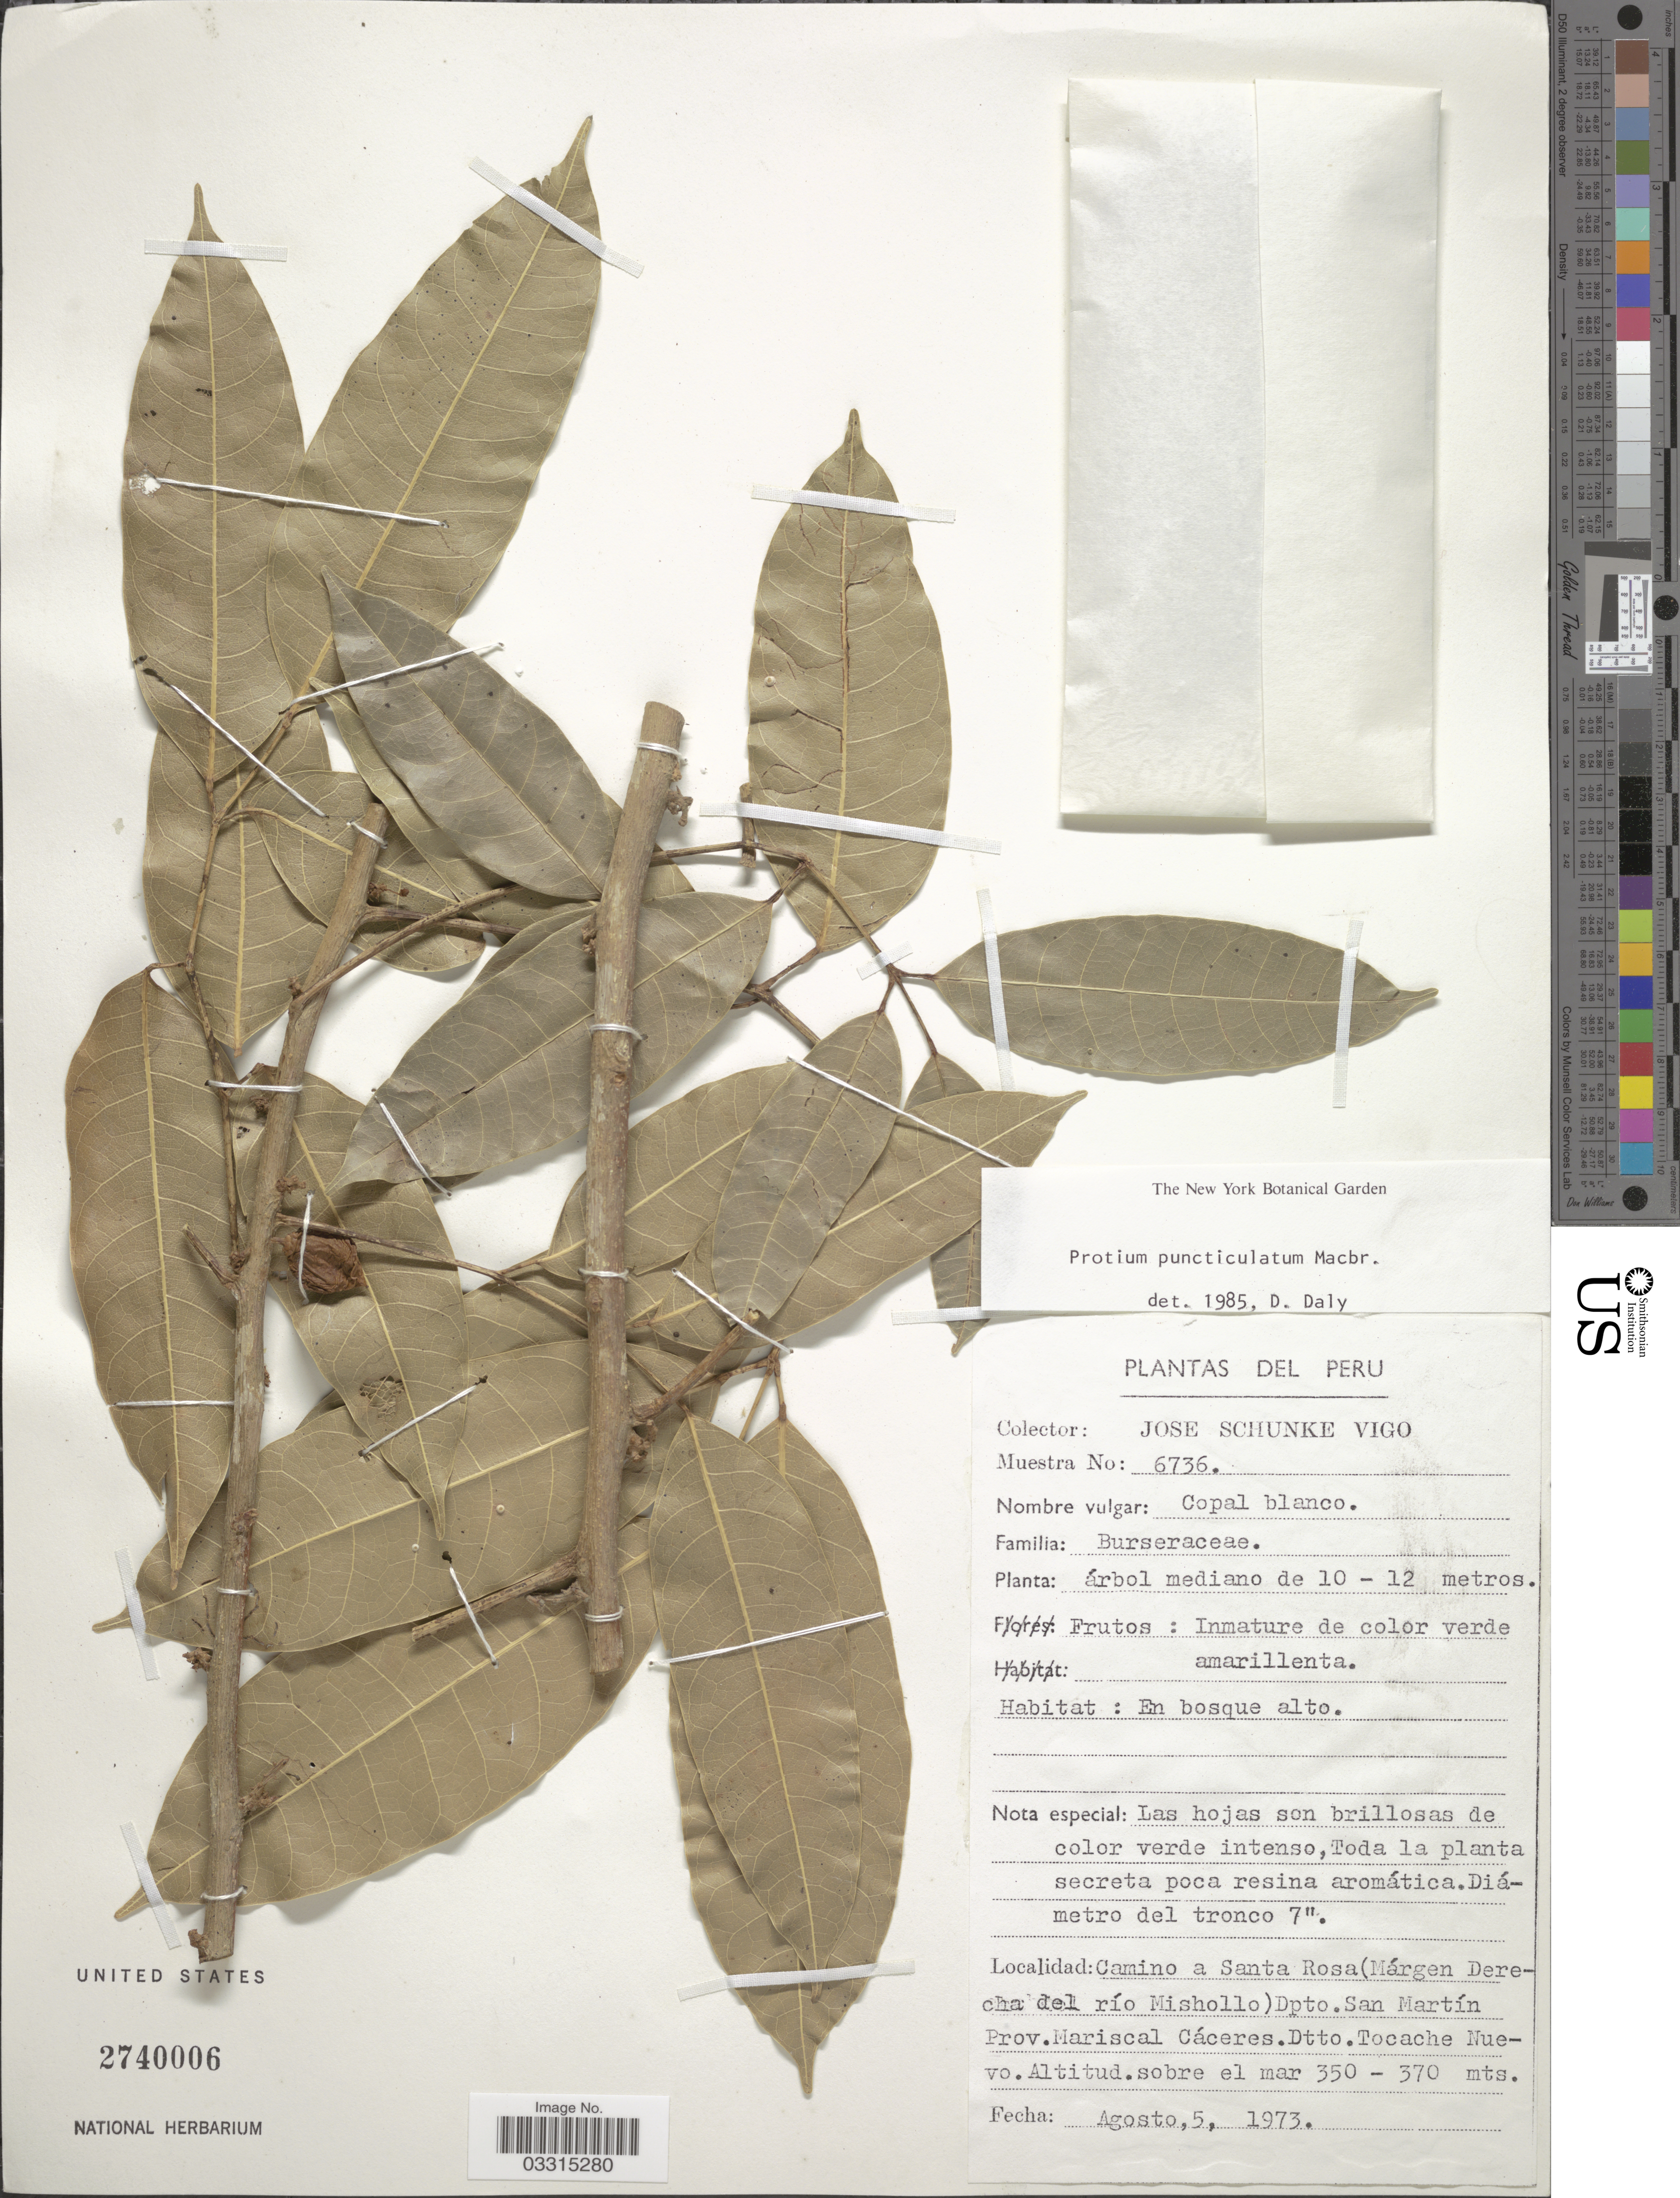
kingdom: Plantae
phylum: Tracheophyta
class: Magnoliopsida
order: Sapindales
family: Burseraceae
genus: Protium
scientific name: Protium puncticulatum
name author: J.F. Macbr.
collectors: J. Schunke Vigo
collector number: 6736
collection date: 1973-08-05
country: Peru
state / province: San Martín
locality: Camino a Santa Rosa (Márgen Derecha del río Mishollo) Dpto. San Martín Prov. Mariscal Cáceres. Dtto. Tocache Nuevo.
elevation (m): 350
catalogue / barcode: US 2740006